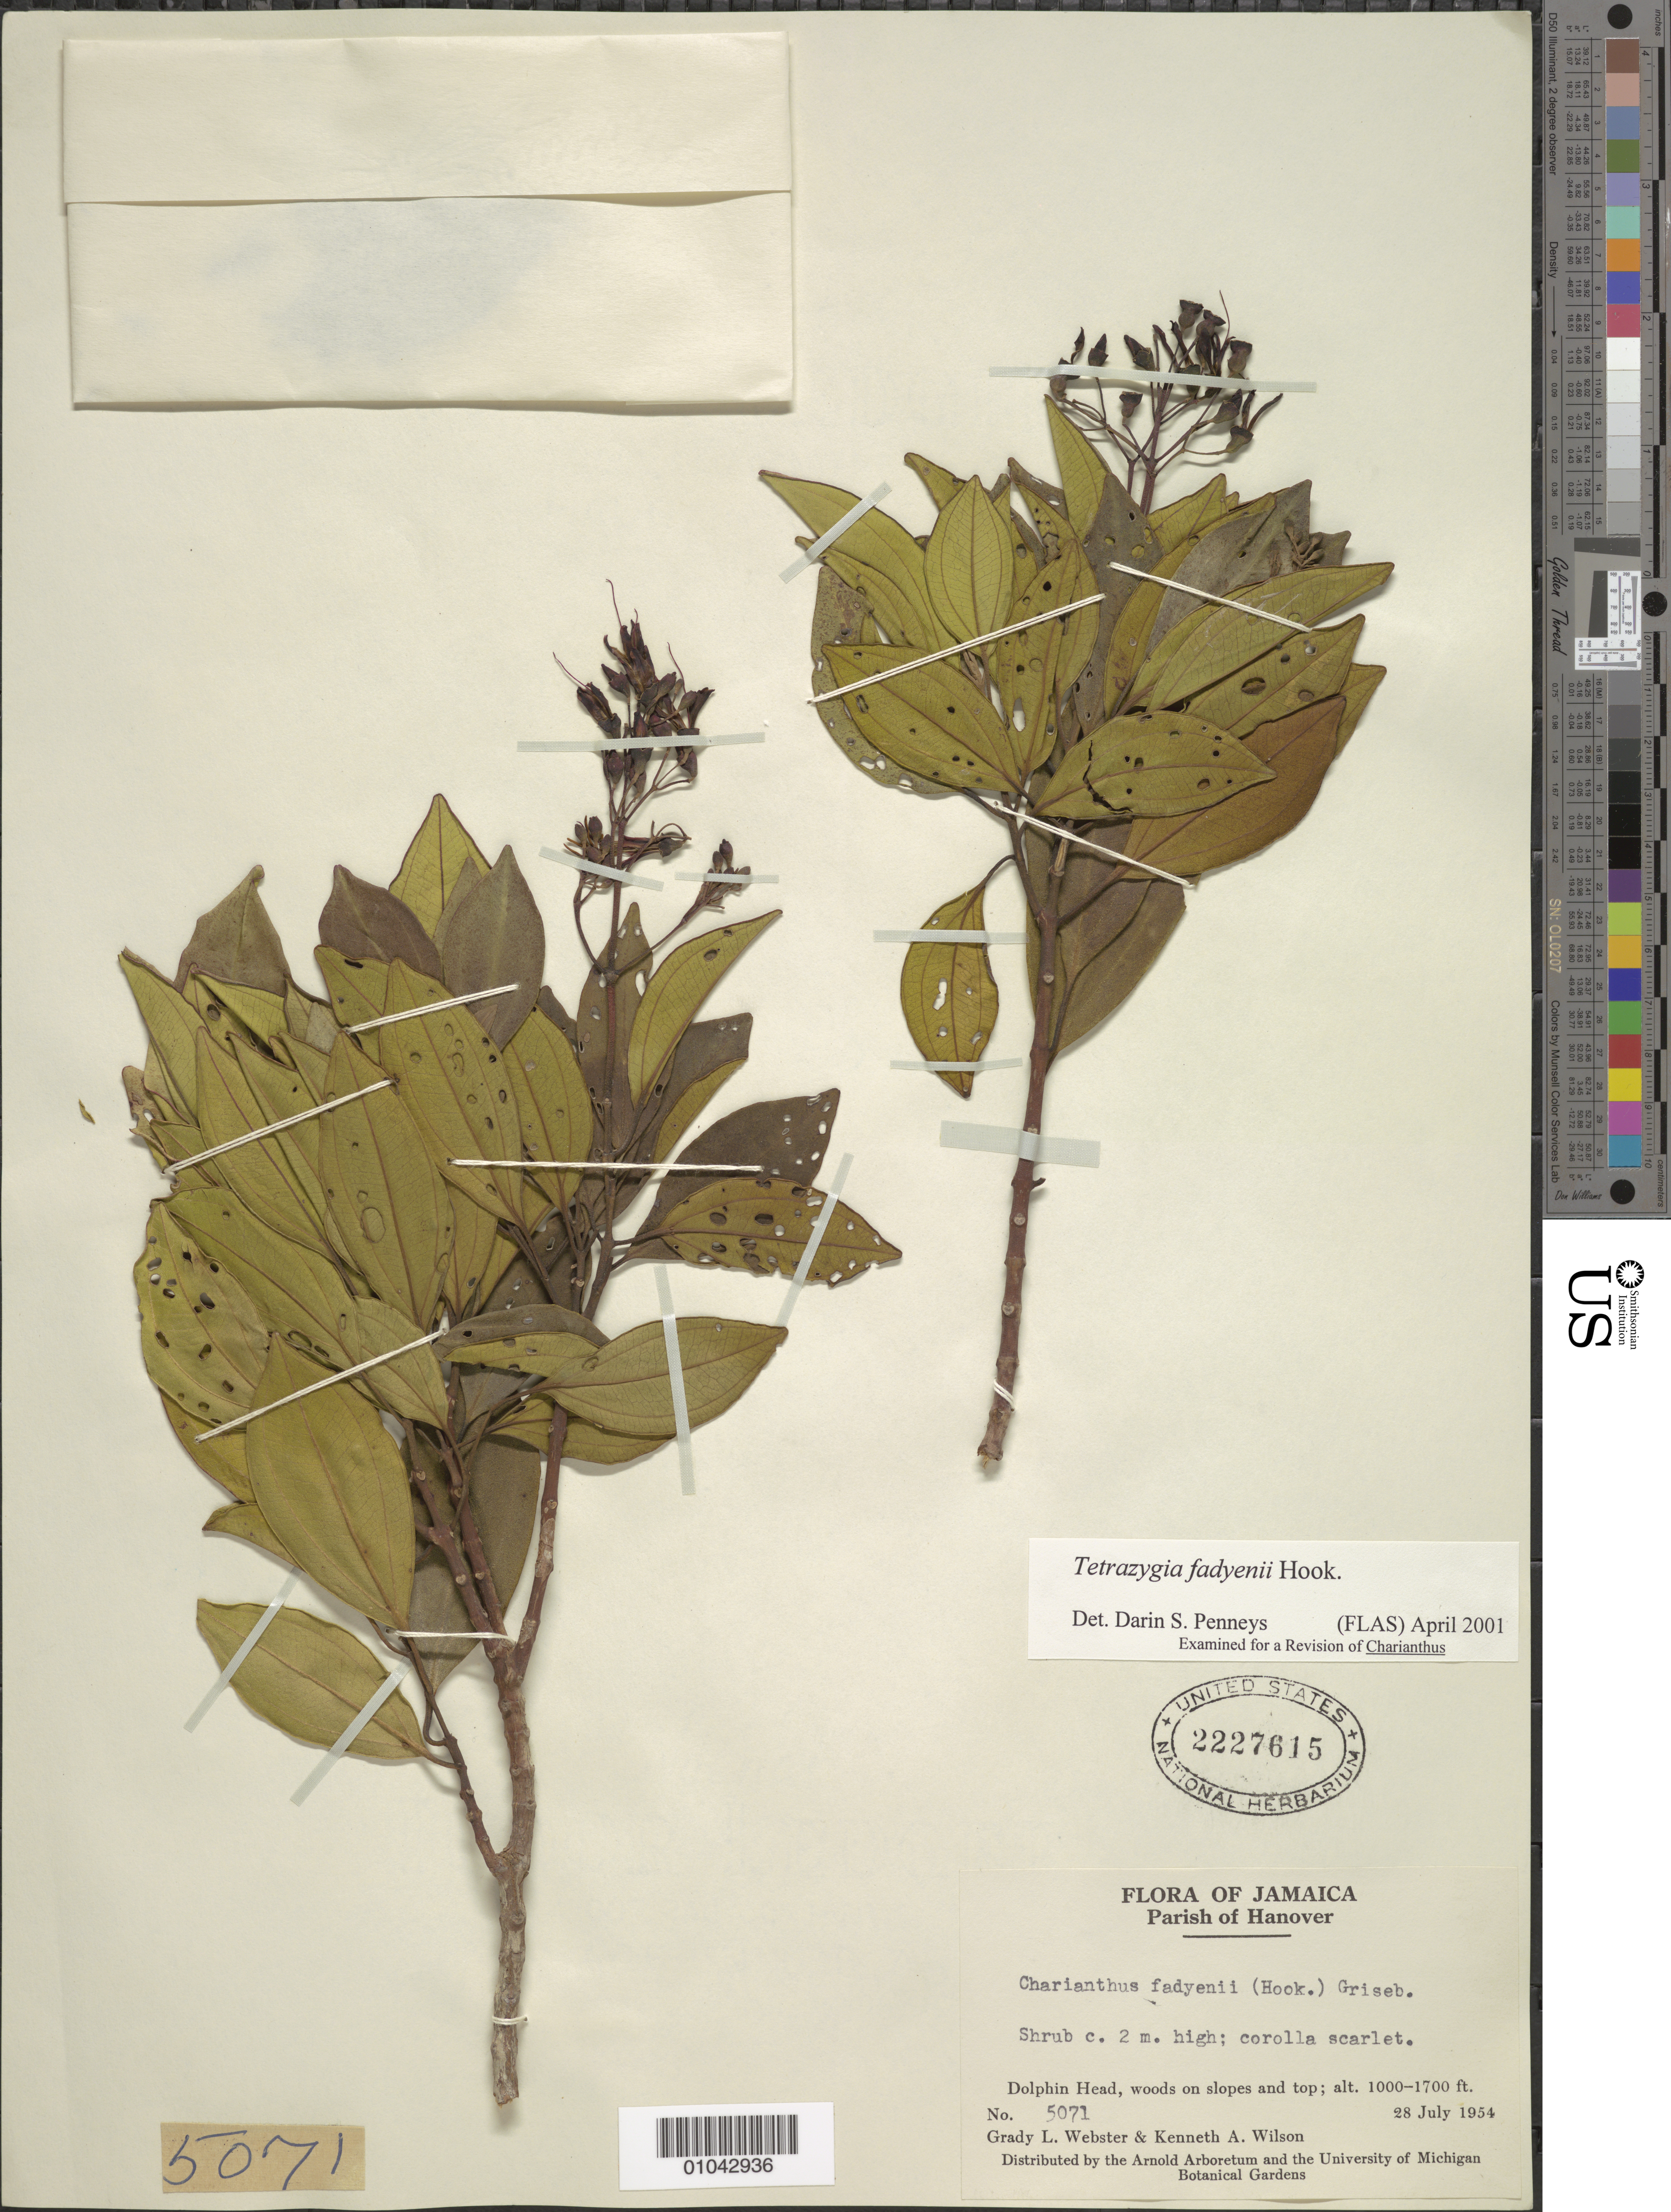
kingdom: Plantae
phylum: Tracheophyta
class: Magnoliopsida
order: Myrtales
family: Melastomataceae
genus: Tetrazygia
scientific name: Tetrazygia fadyenii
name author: Hook.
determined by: Penneys, D. S.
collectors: G. L. Webster & K. A. Wilson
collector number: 5071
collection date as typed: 28 Jul 1954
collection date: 1954-07-28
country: Jamaica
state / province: Hanover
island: Jamaica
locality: Dolphin Head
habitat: Woods on slopes and top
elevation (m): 305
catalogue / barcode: US 2227615